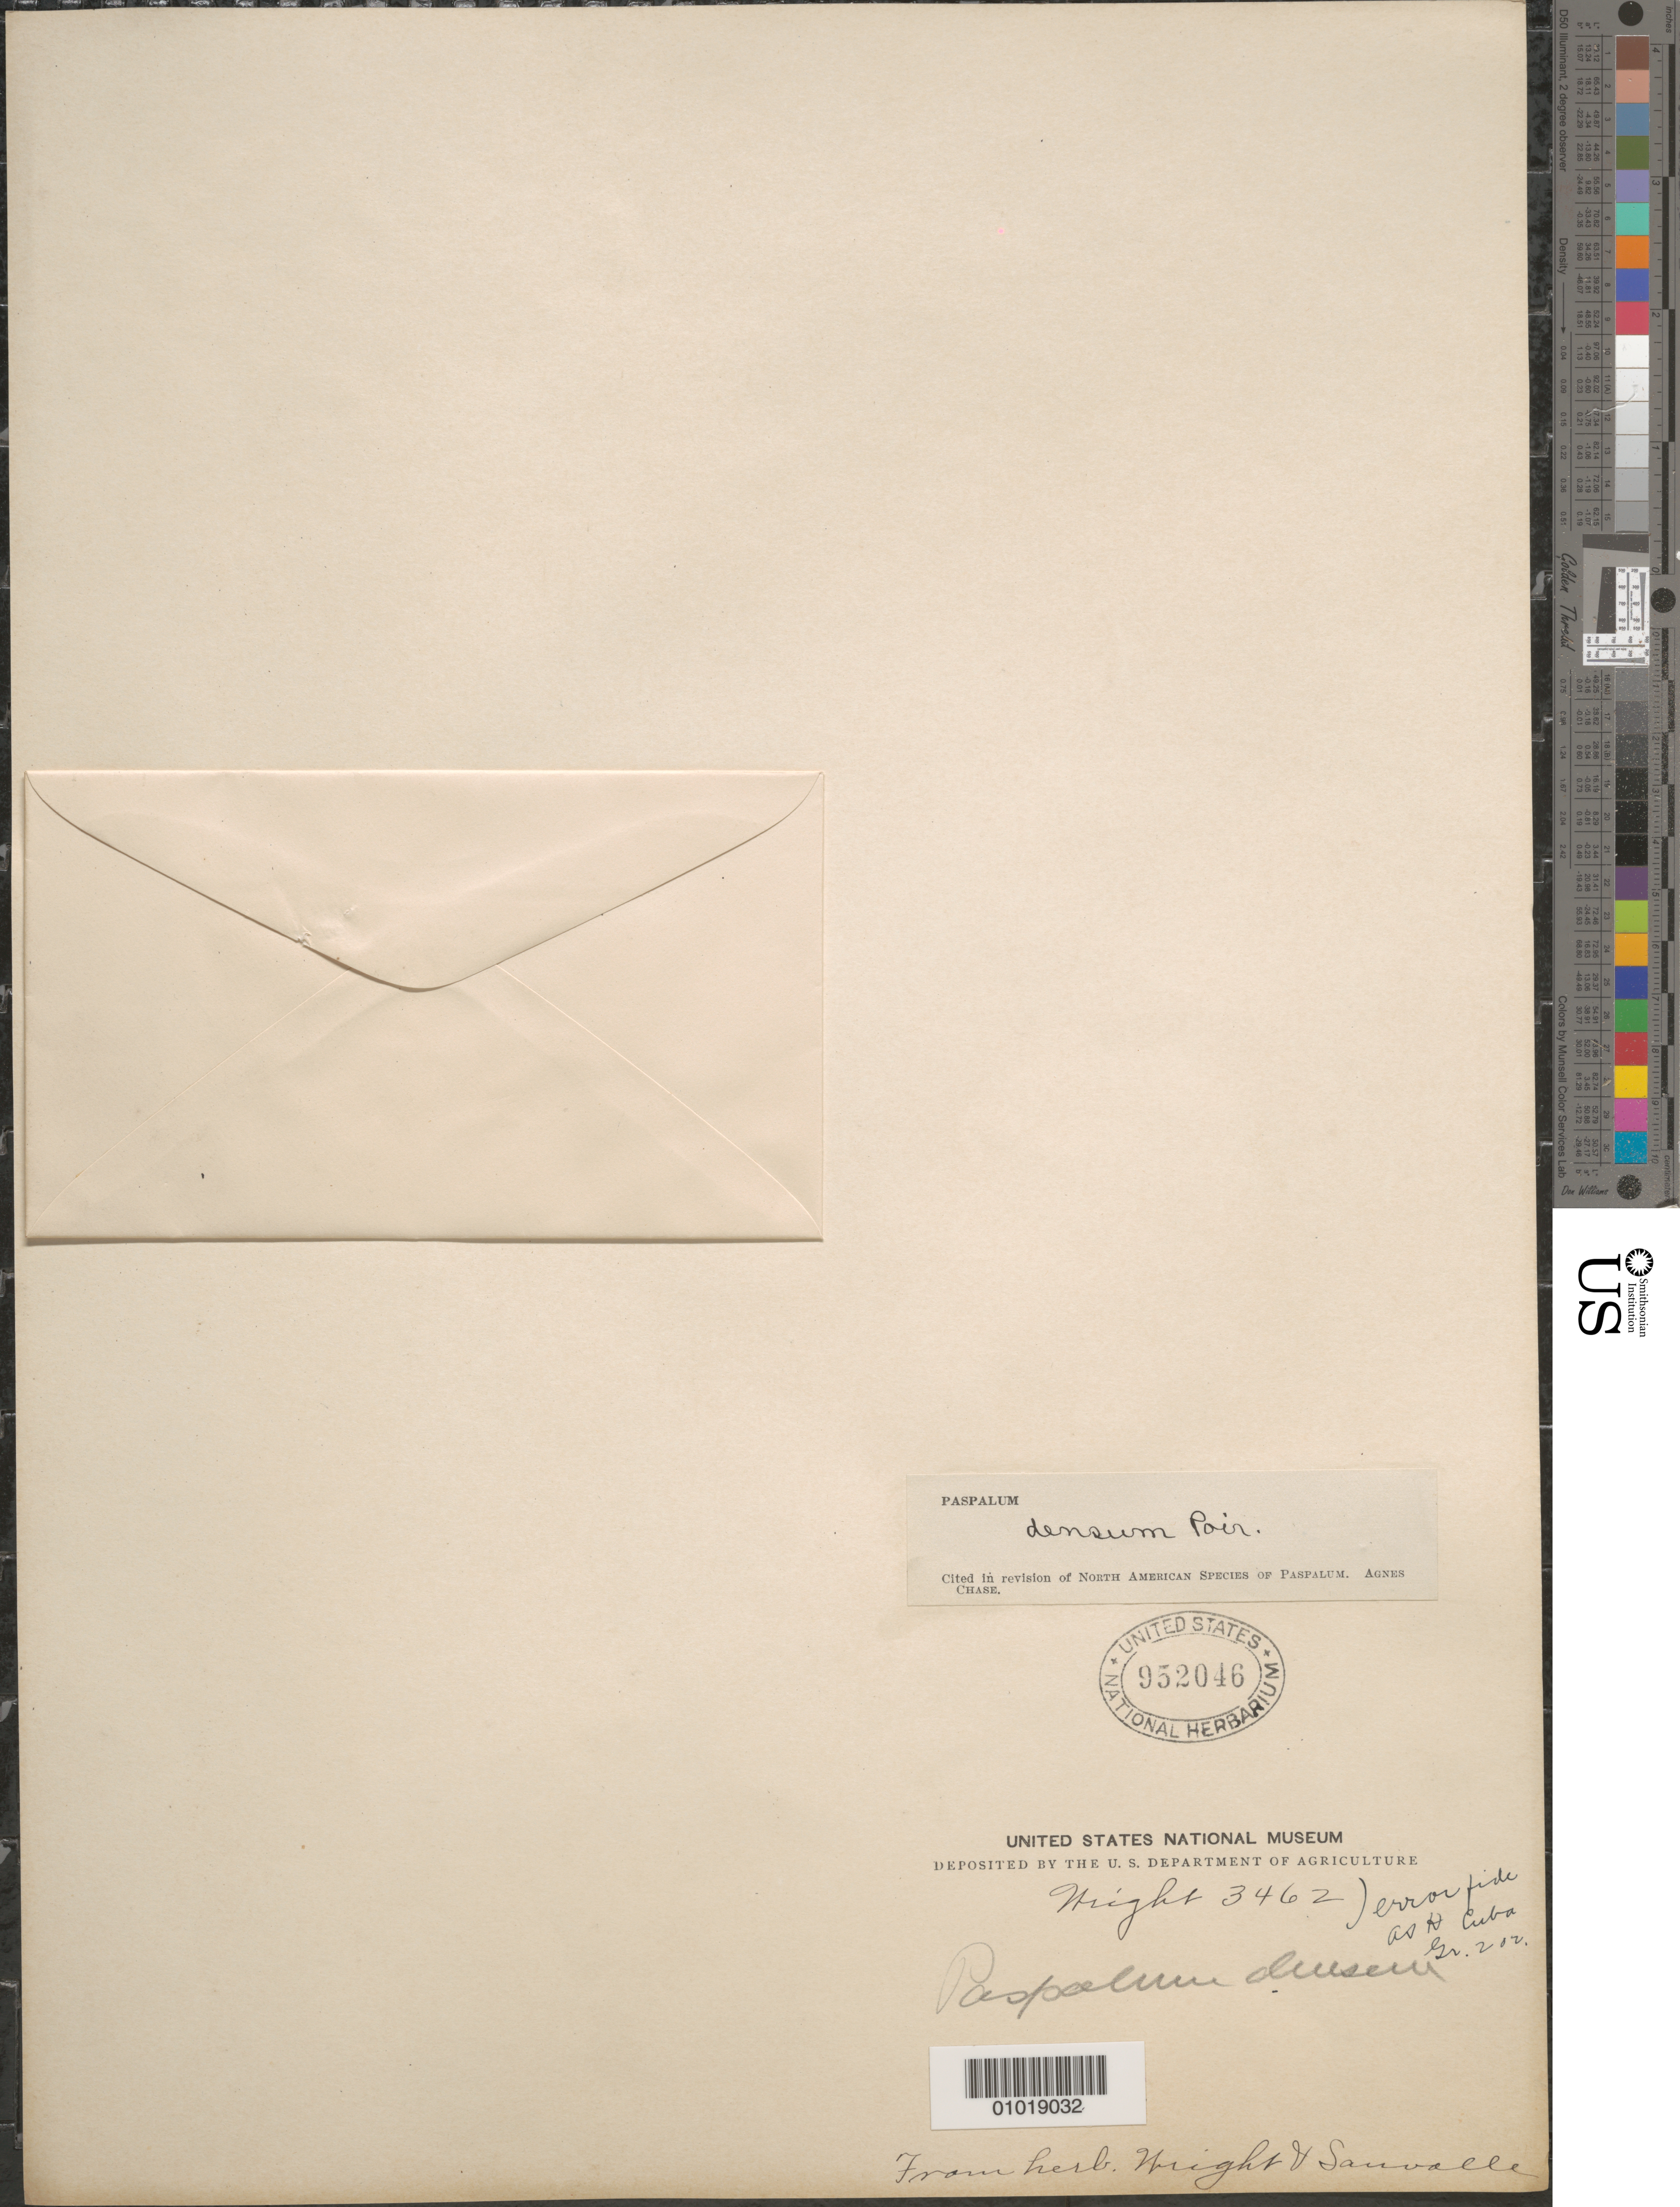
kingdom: Plantae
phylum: Tracheophyta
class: Liliopsida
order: Poales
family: Poaceae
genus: Paspalum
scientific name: Paspalum densum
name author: Poir.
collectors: C. Wright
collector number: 3462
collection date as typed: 1800 to 1899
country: Cuba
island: Cuba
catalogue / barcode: US 952046